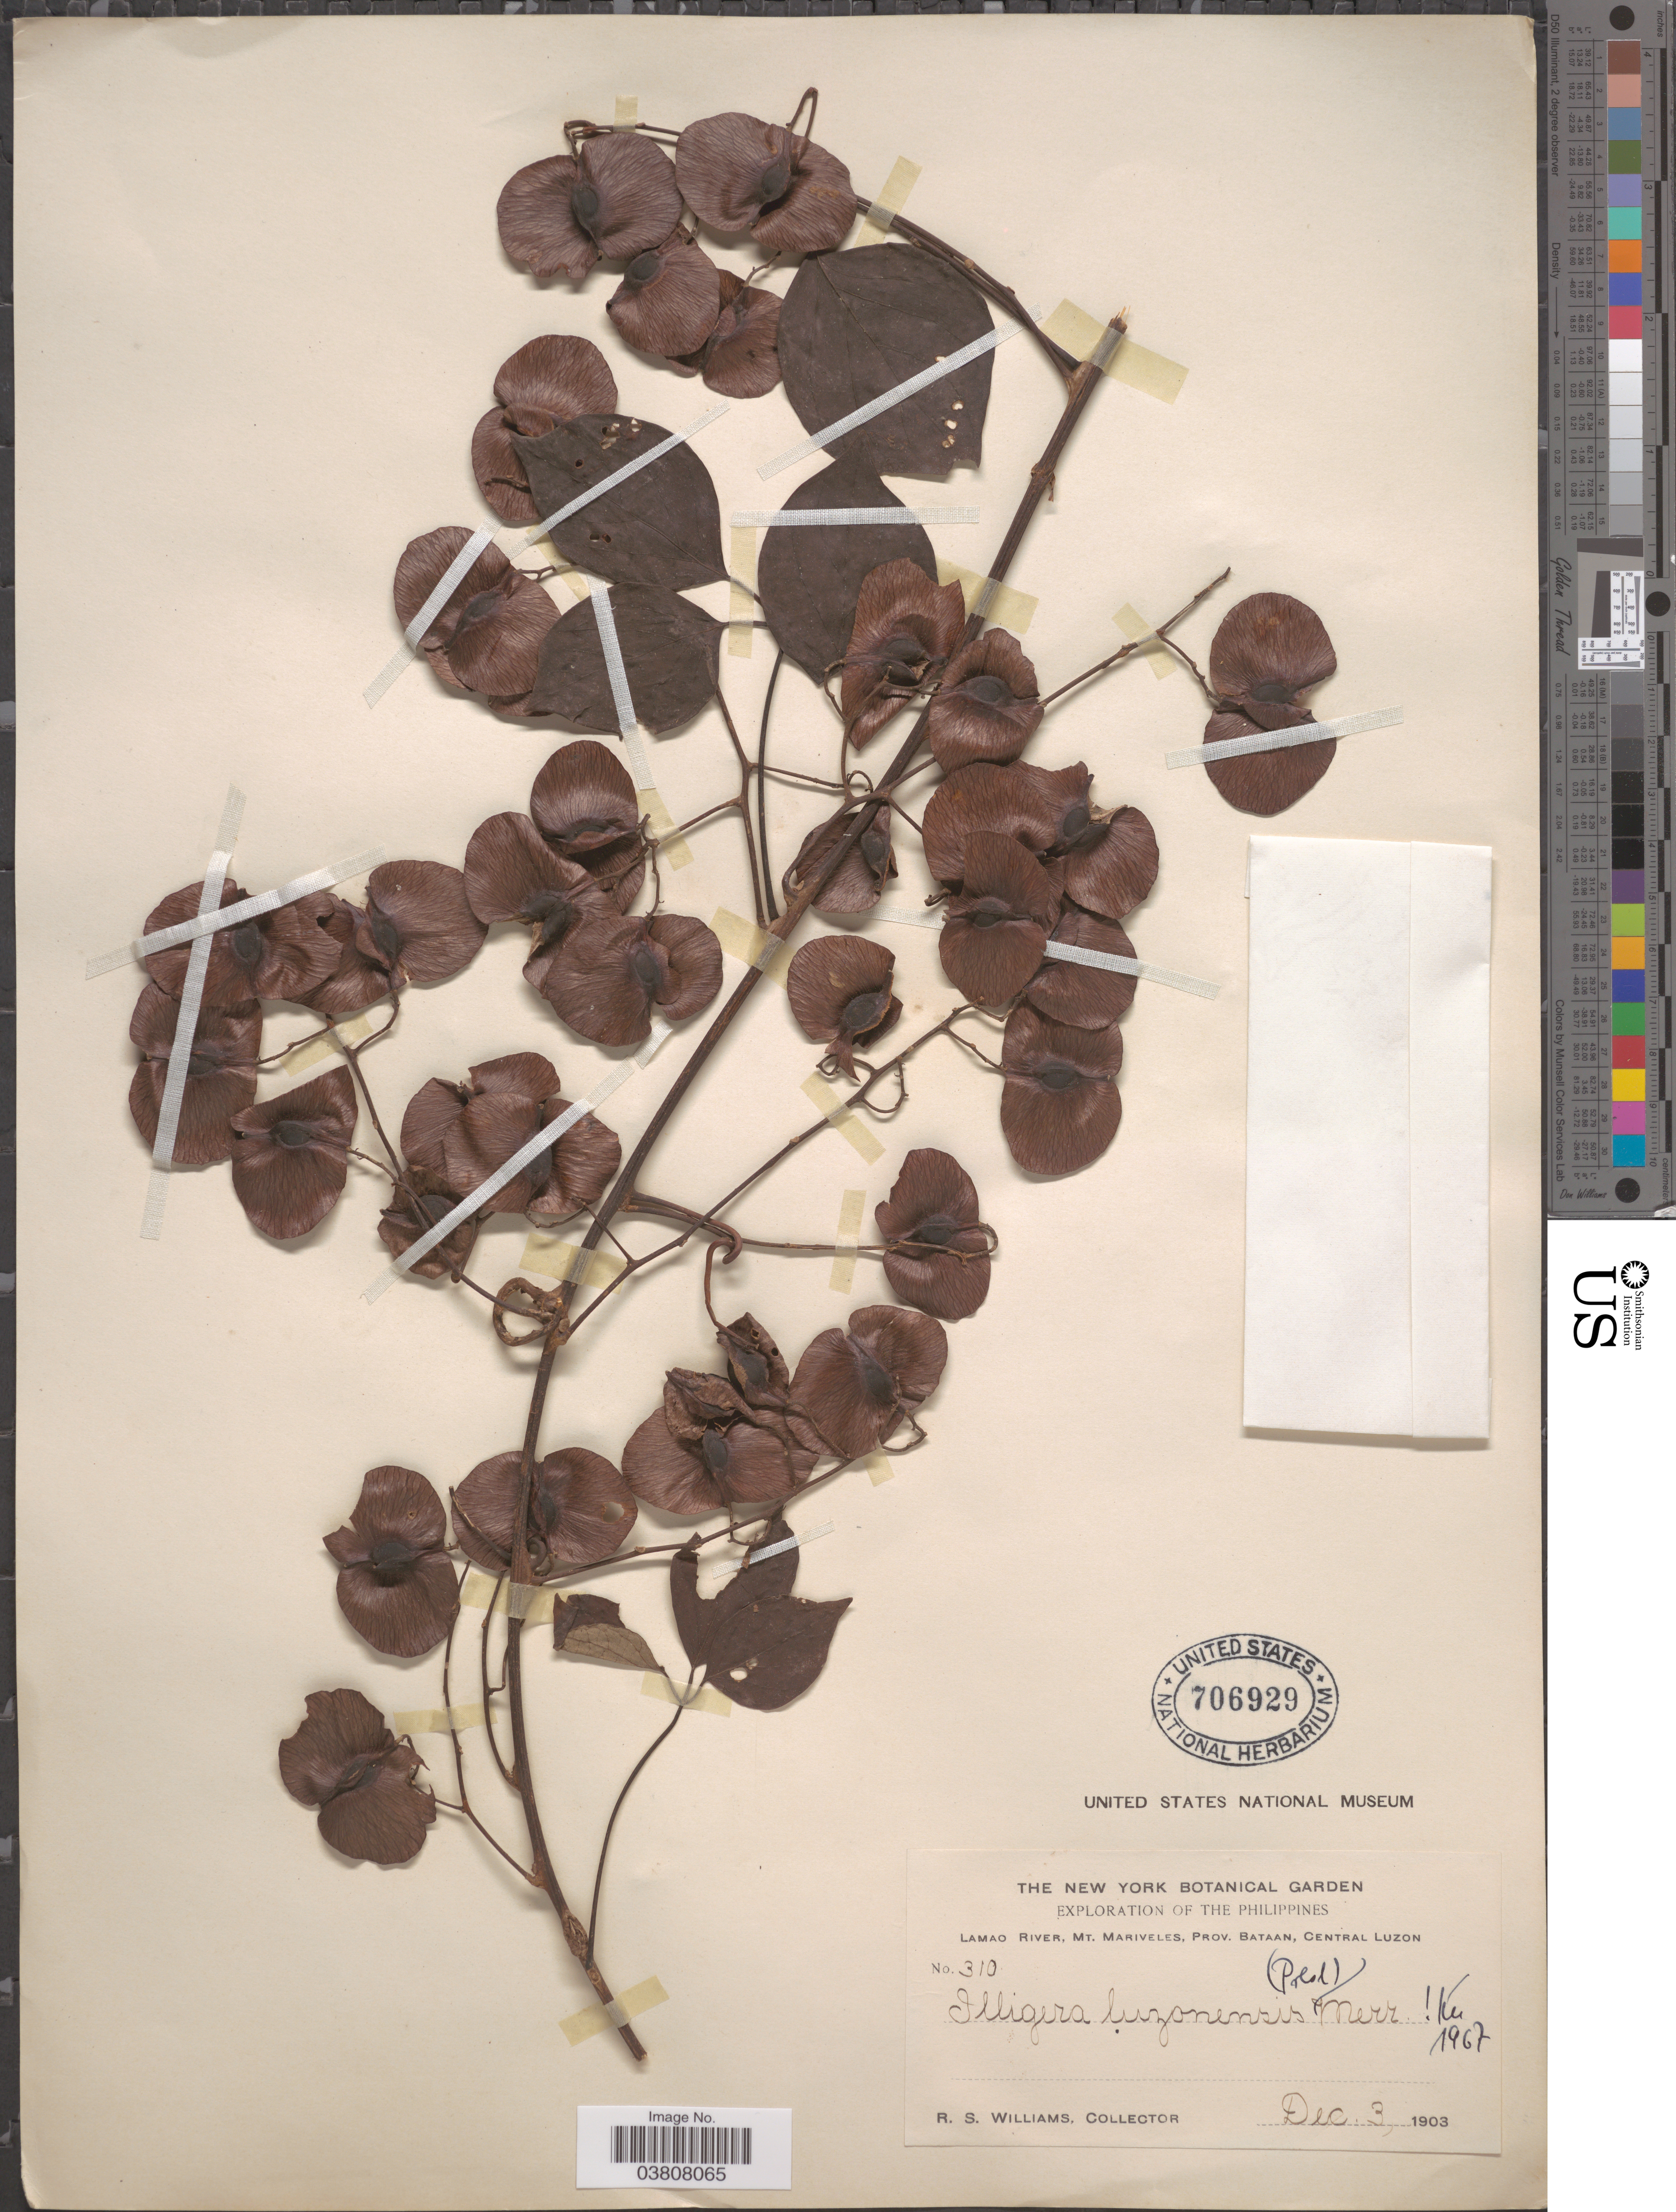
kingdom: Plantae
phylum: Tracheophyta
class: Magnoliopsida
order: Laurales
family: Hernandiaceae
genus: Illigera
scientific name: Illigera luzonensis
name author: (C. Presl) Merr.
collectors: R. S. Williams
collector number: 310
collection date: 1903-12-03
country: Philippines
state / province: Central Luzon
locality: Lamao River, Mt. Mariveles, Prov. Bataan.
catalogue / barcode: US 706929